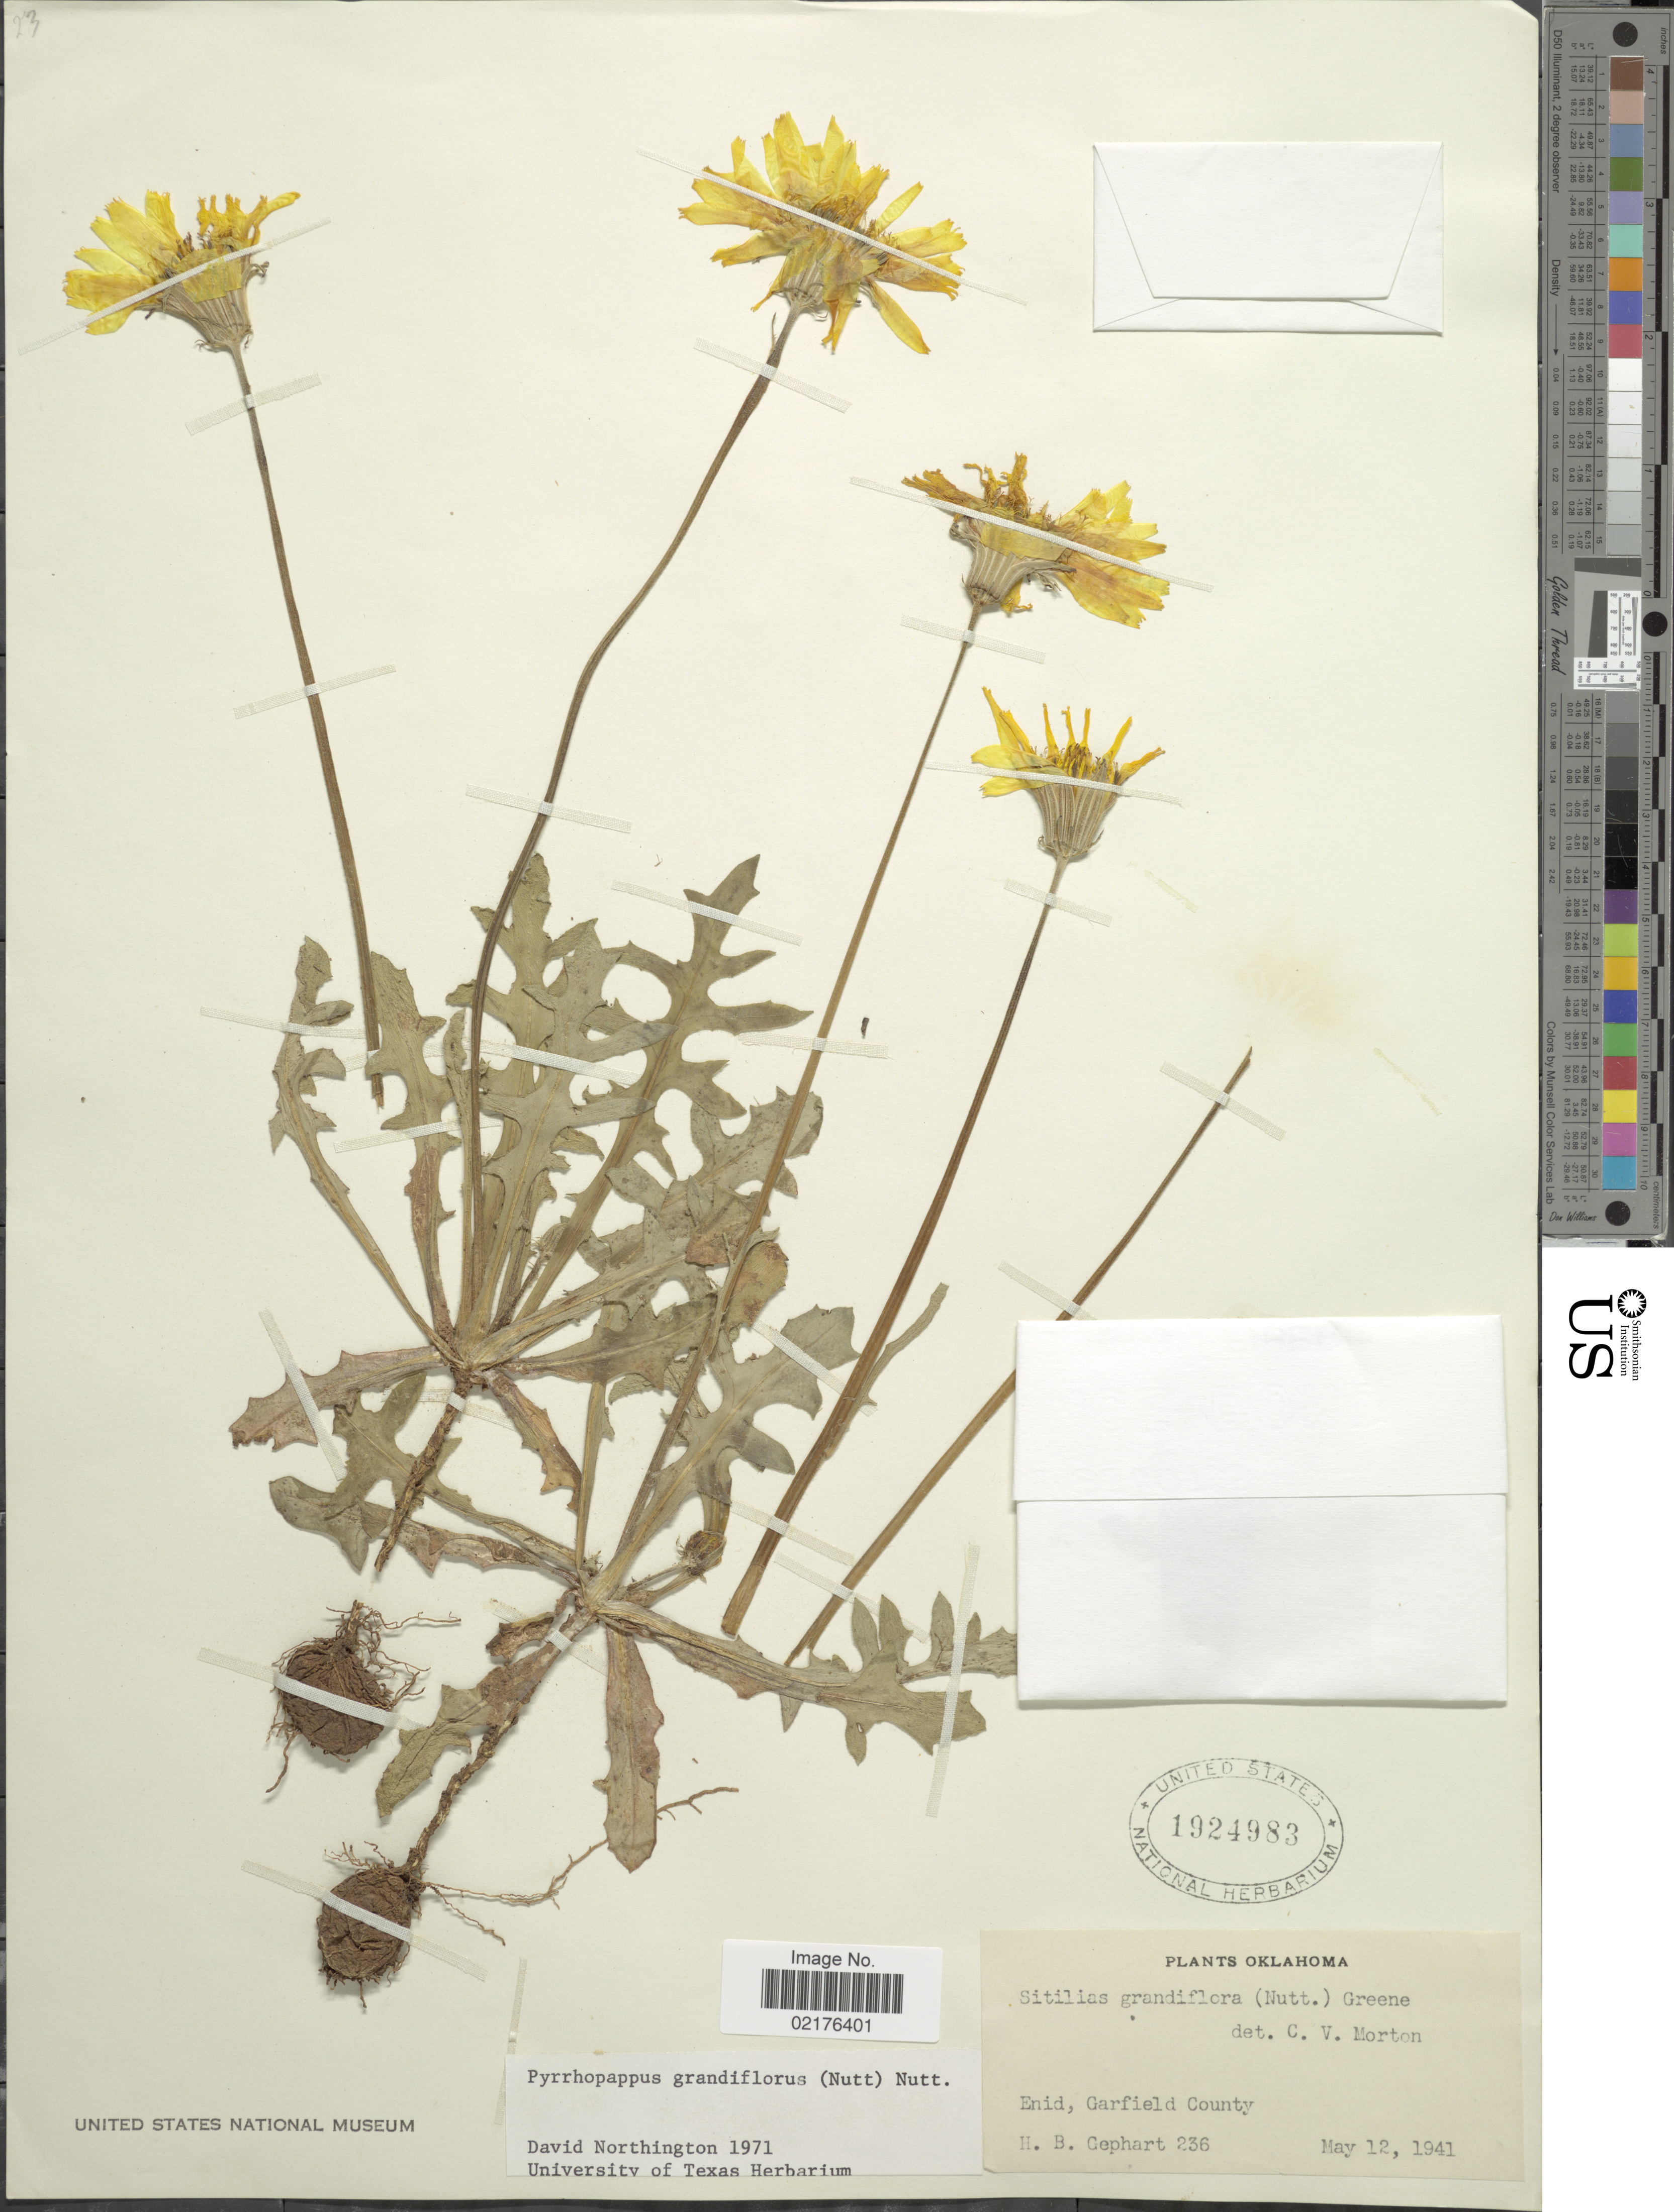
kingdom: Plantae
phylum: Tracheophyta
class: Magnoliopsida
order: Asterales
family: Asteraceae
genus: Pyrrhopappus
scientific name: Pyrrhopappus grandiflorus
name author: (Nutt.) Nutt.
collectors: H. Gephart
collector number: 236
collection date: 1941-05-12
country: United States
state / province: Oklahoma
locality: Enid, Garfield County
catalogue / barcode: US 1924983